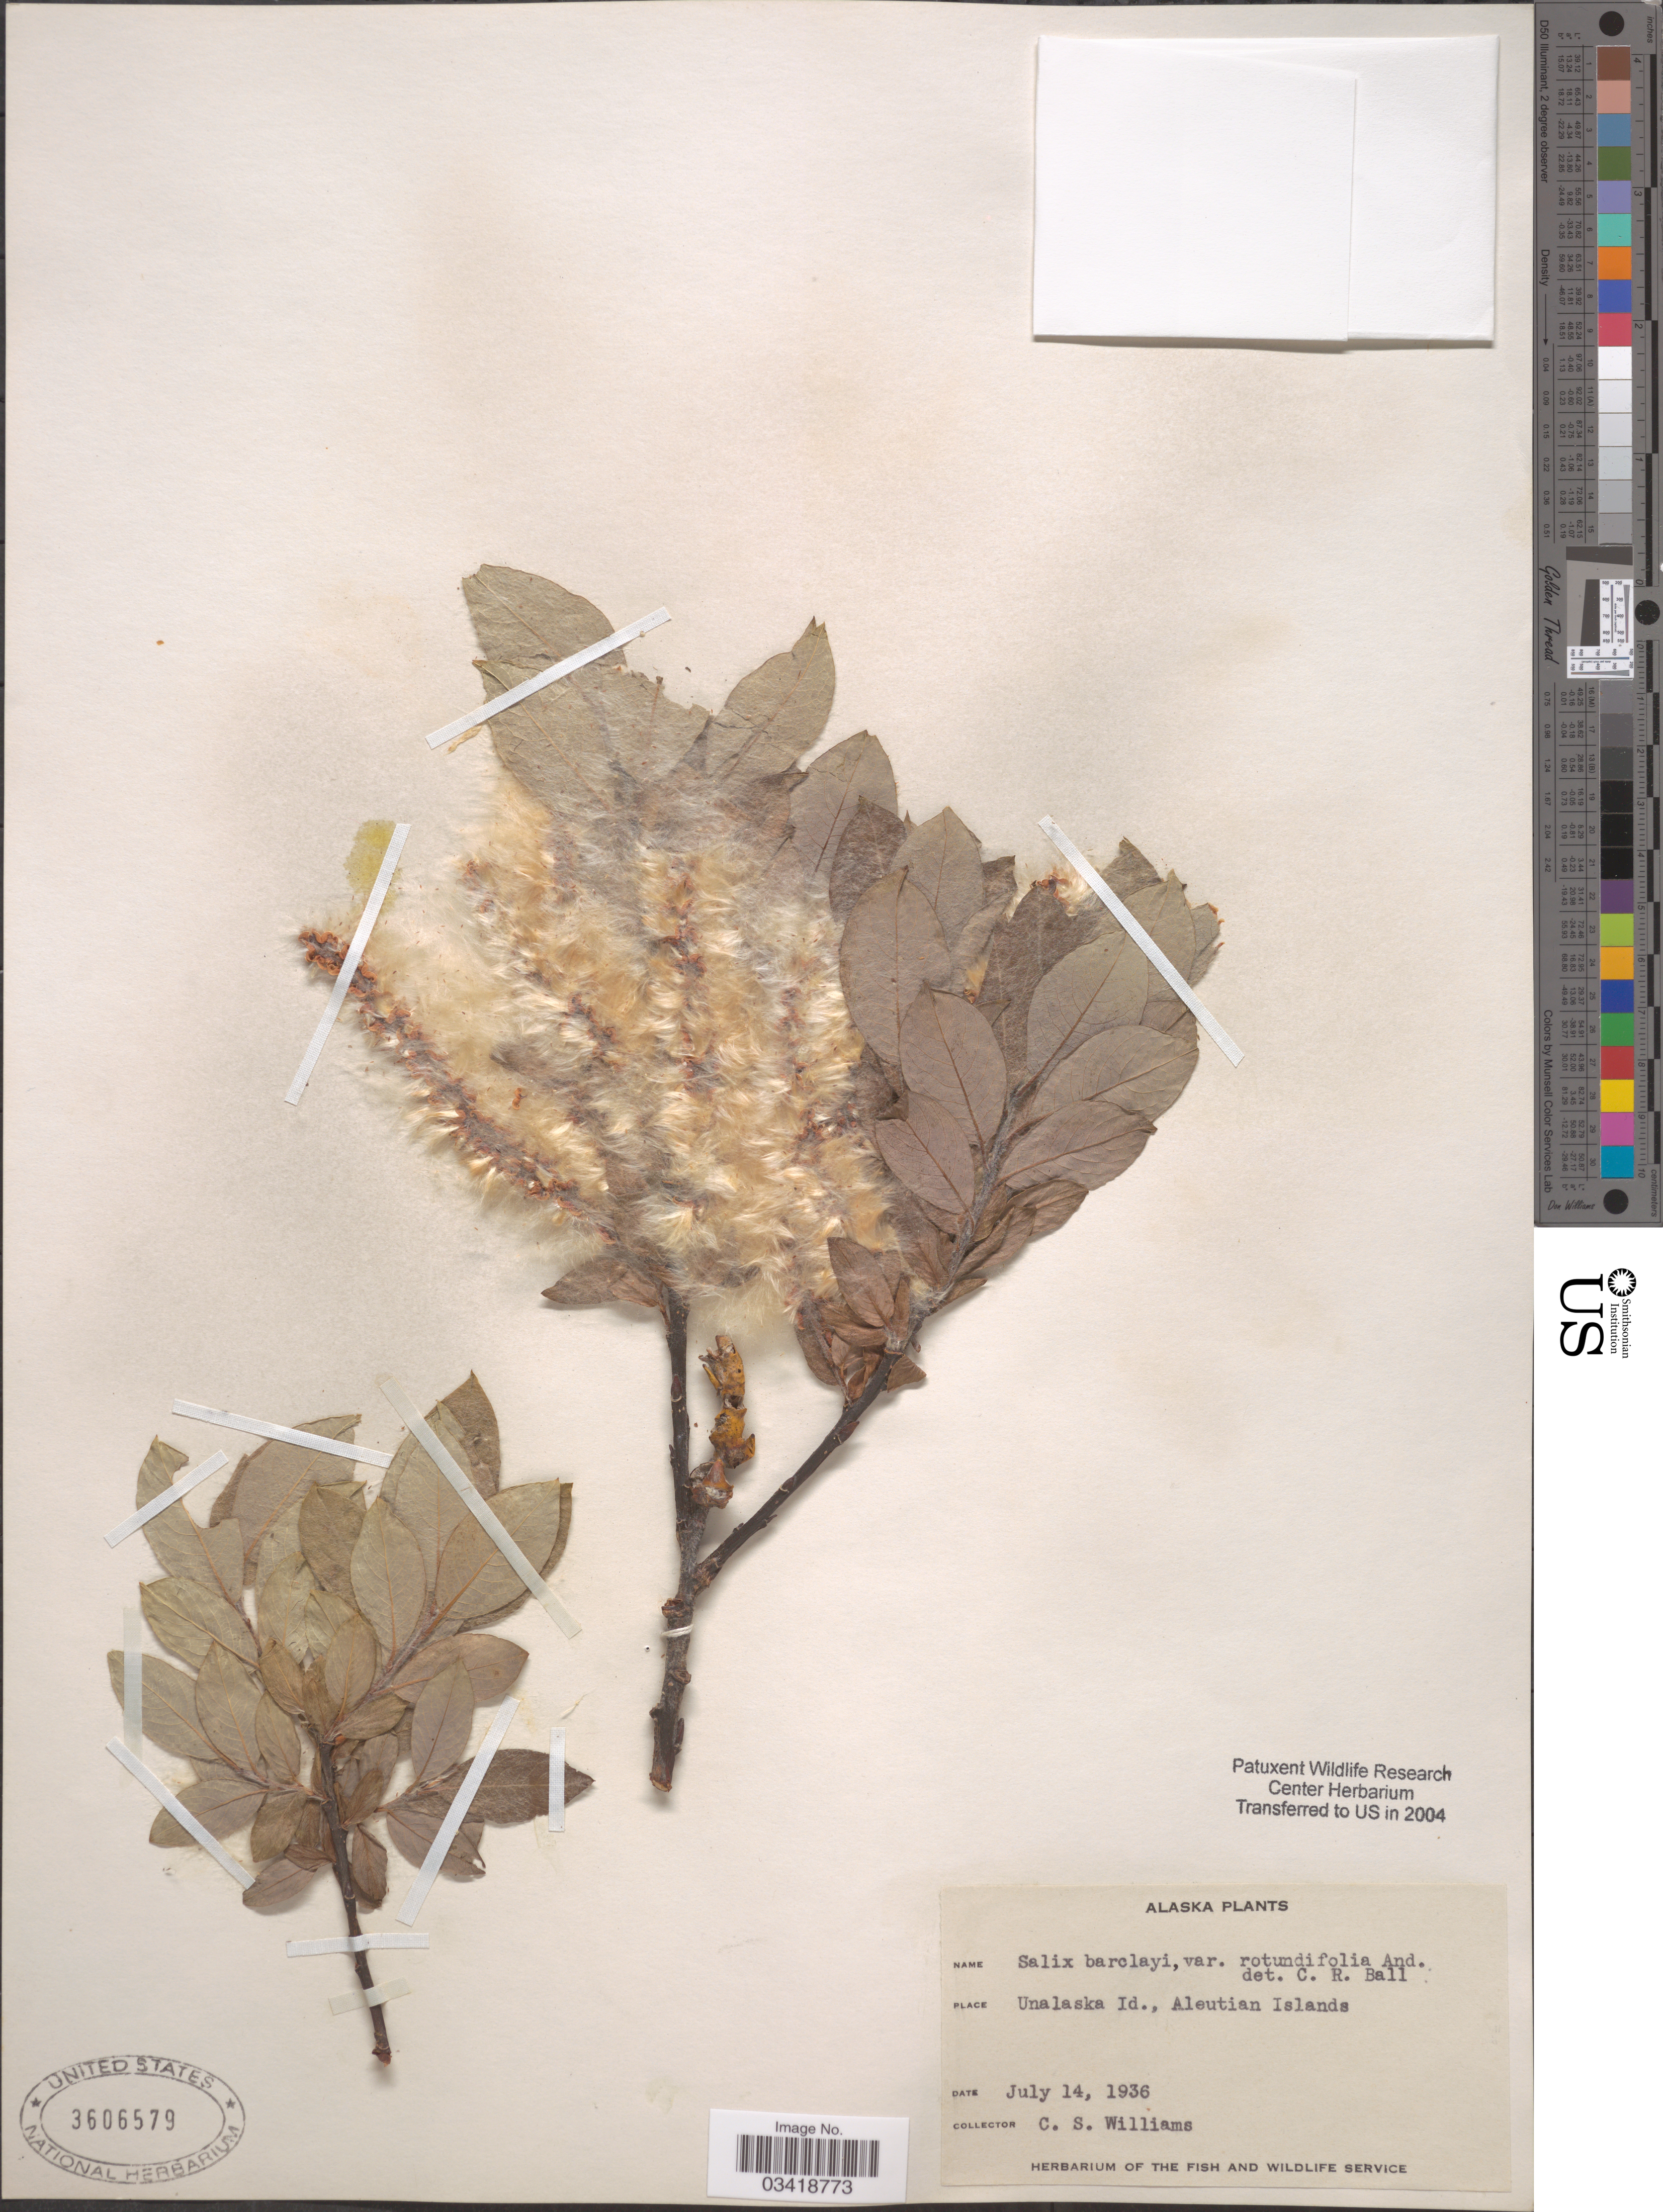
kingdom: Plantae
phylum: Tracheophyta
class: Magnoliopsida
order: Malpighiales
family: Salicaceae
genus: Salix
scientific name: Salix barclayi var. rotundifolia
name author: Andersson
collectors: C. Williams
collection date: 1936-07-14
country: United States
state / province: Alaska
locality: Unalaska Id., Aleutian Islands.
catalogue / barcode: US 3606579